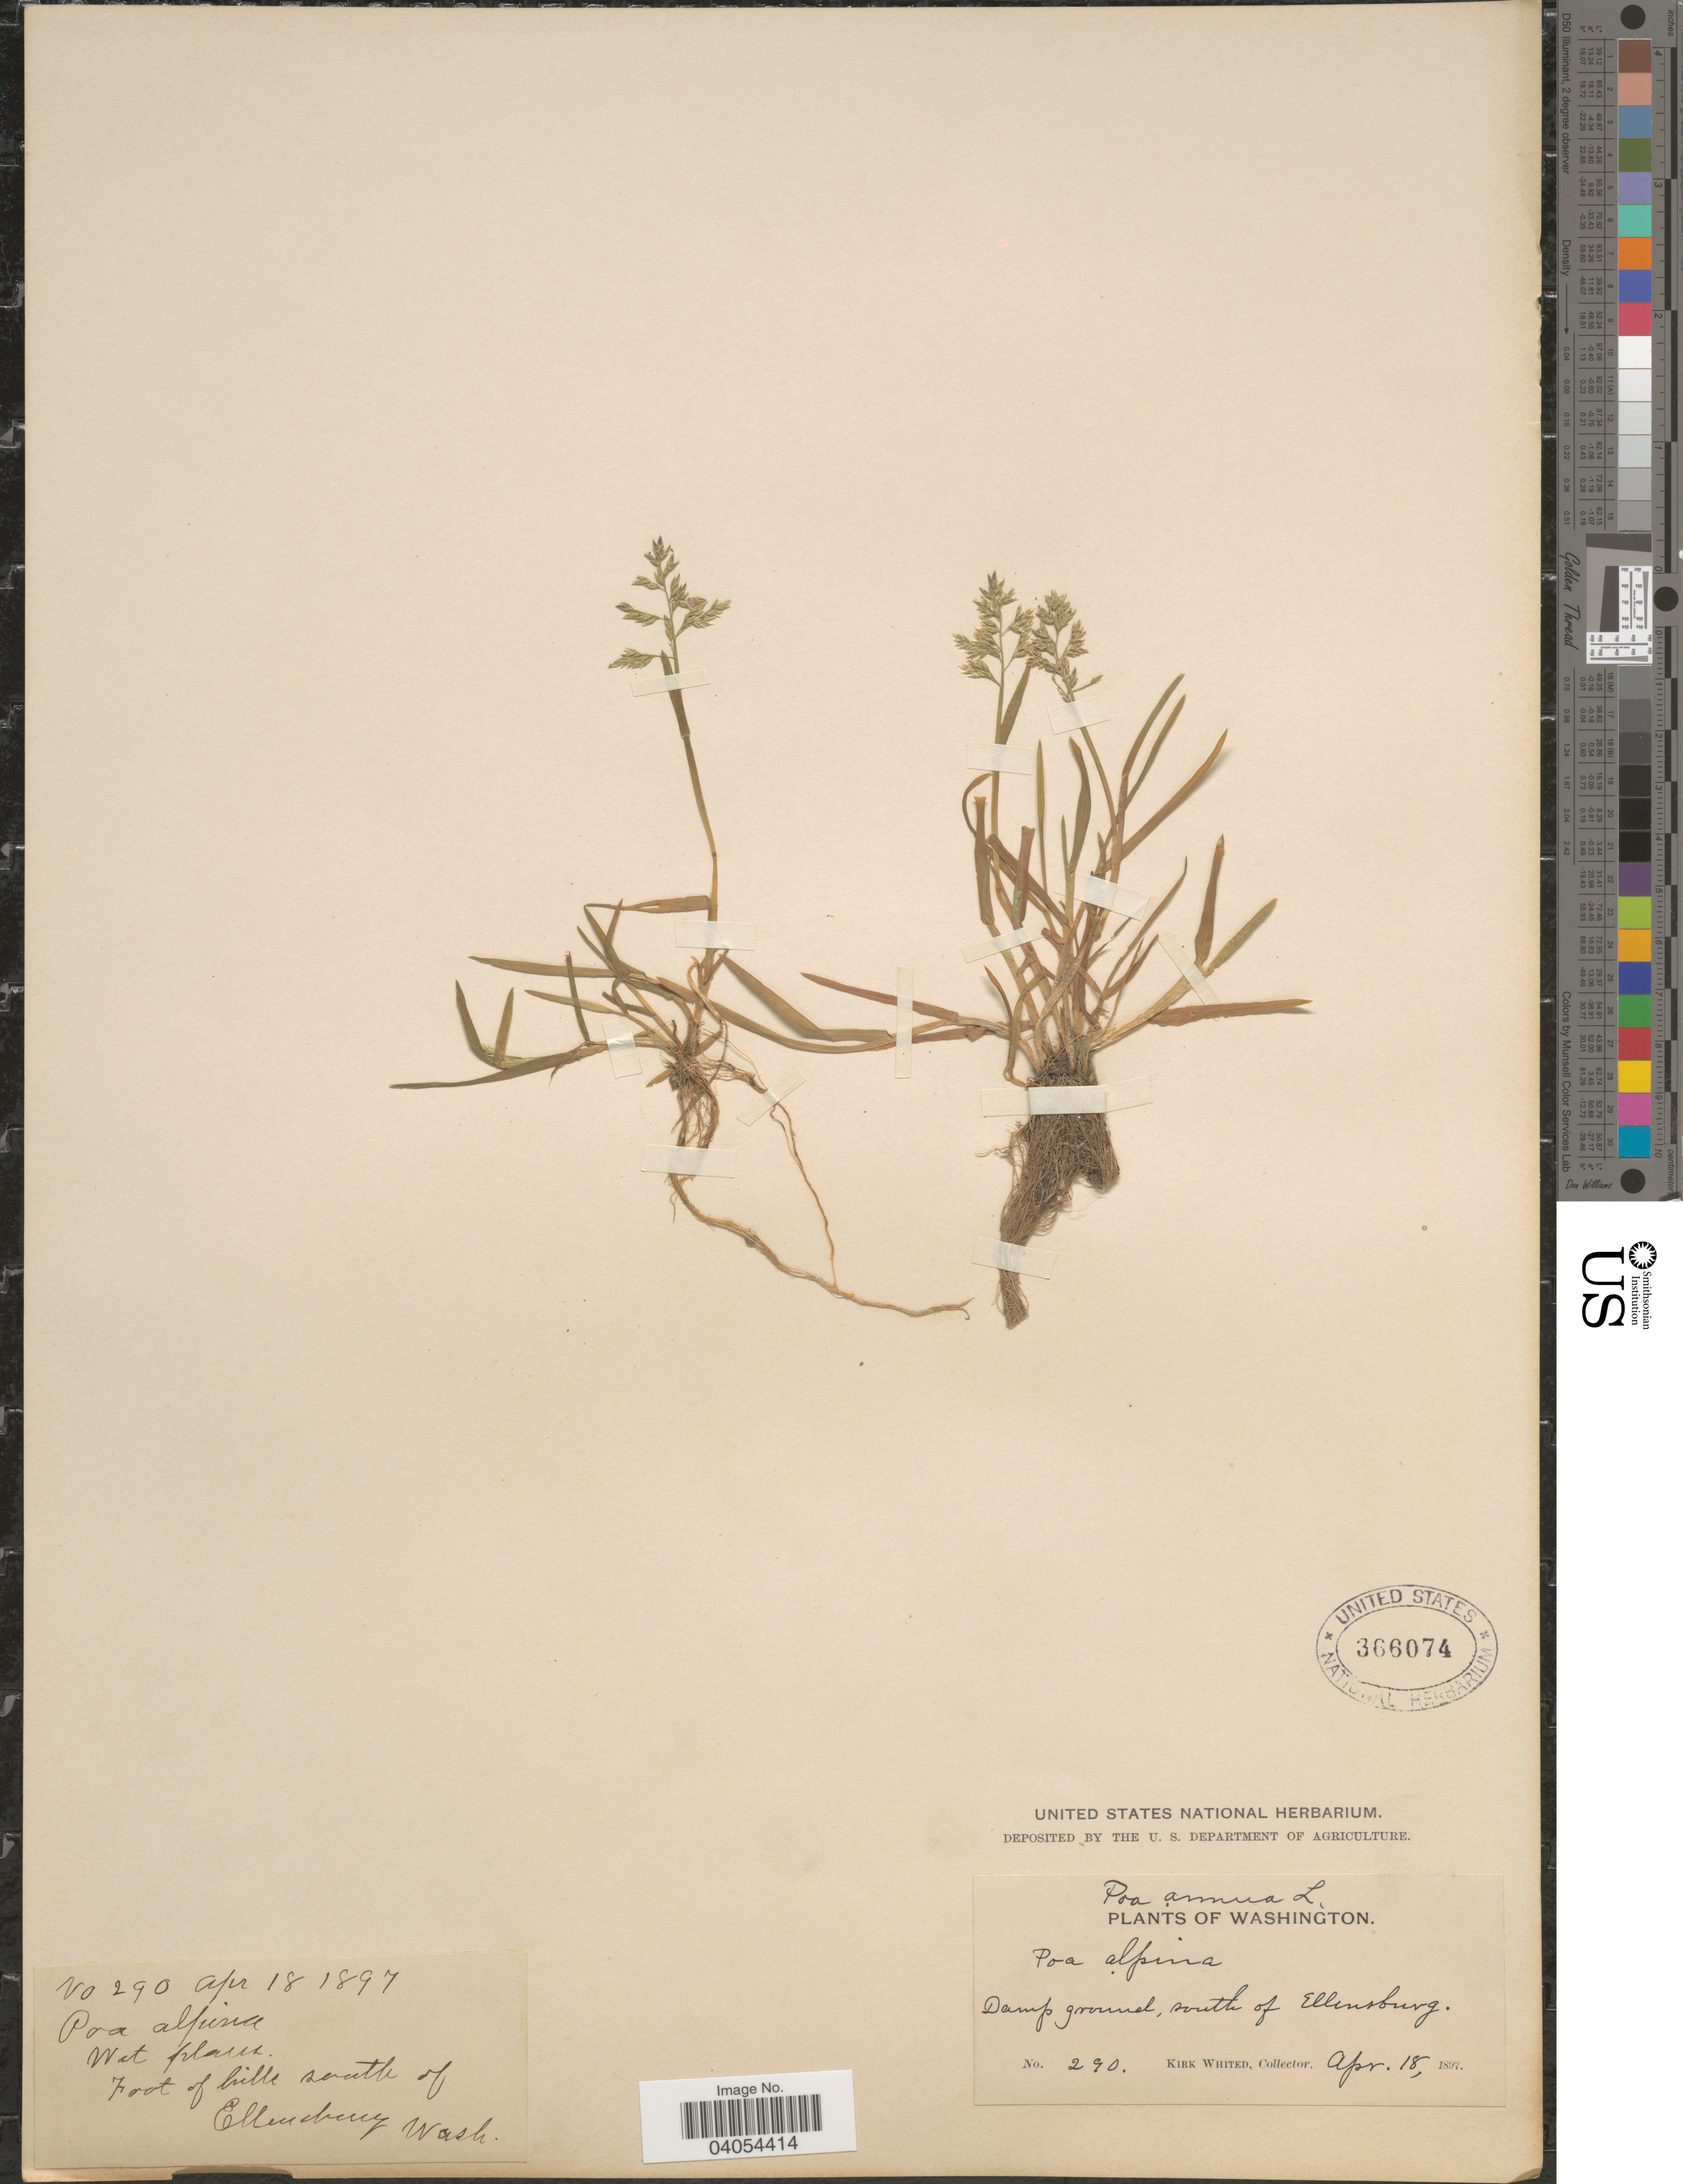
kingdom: Plantae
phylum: Tracheophyta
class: Liliopsida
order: Poales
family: Poaceae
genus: Poa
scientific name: Poa annua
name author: L.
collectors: K. Whited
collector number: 290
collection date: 1897-04-18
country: United States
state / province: Washington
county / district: Kittitas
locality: Foot of hills south of Ellensburg.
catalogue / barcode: US 366074